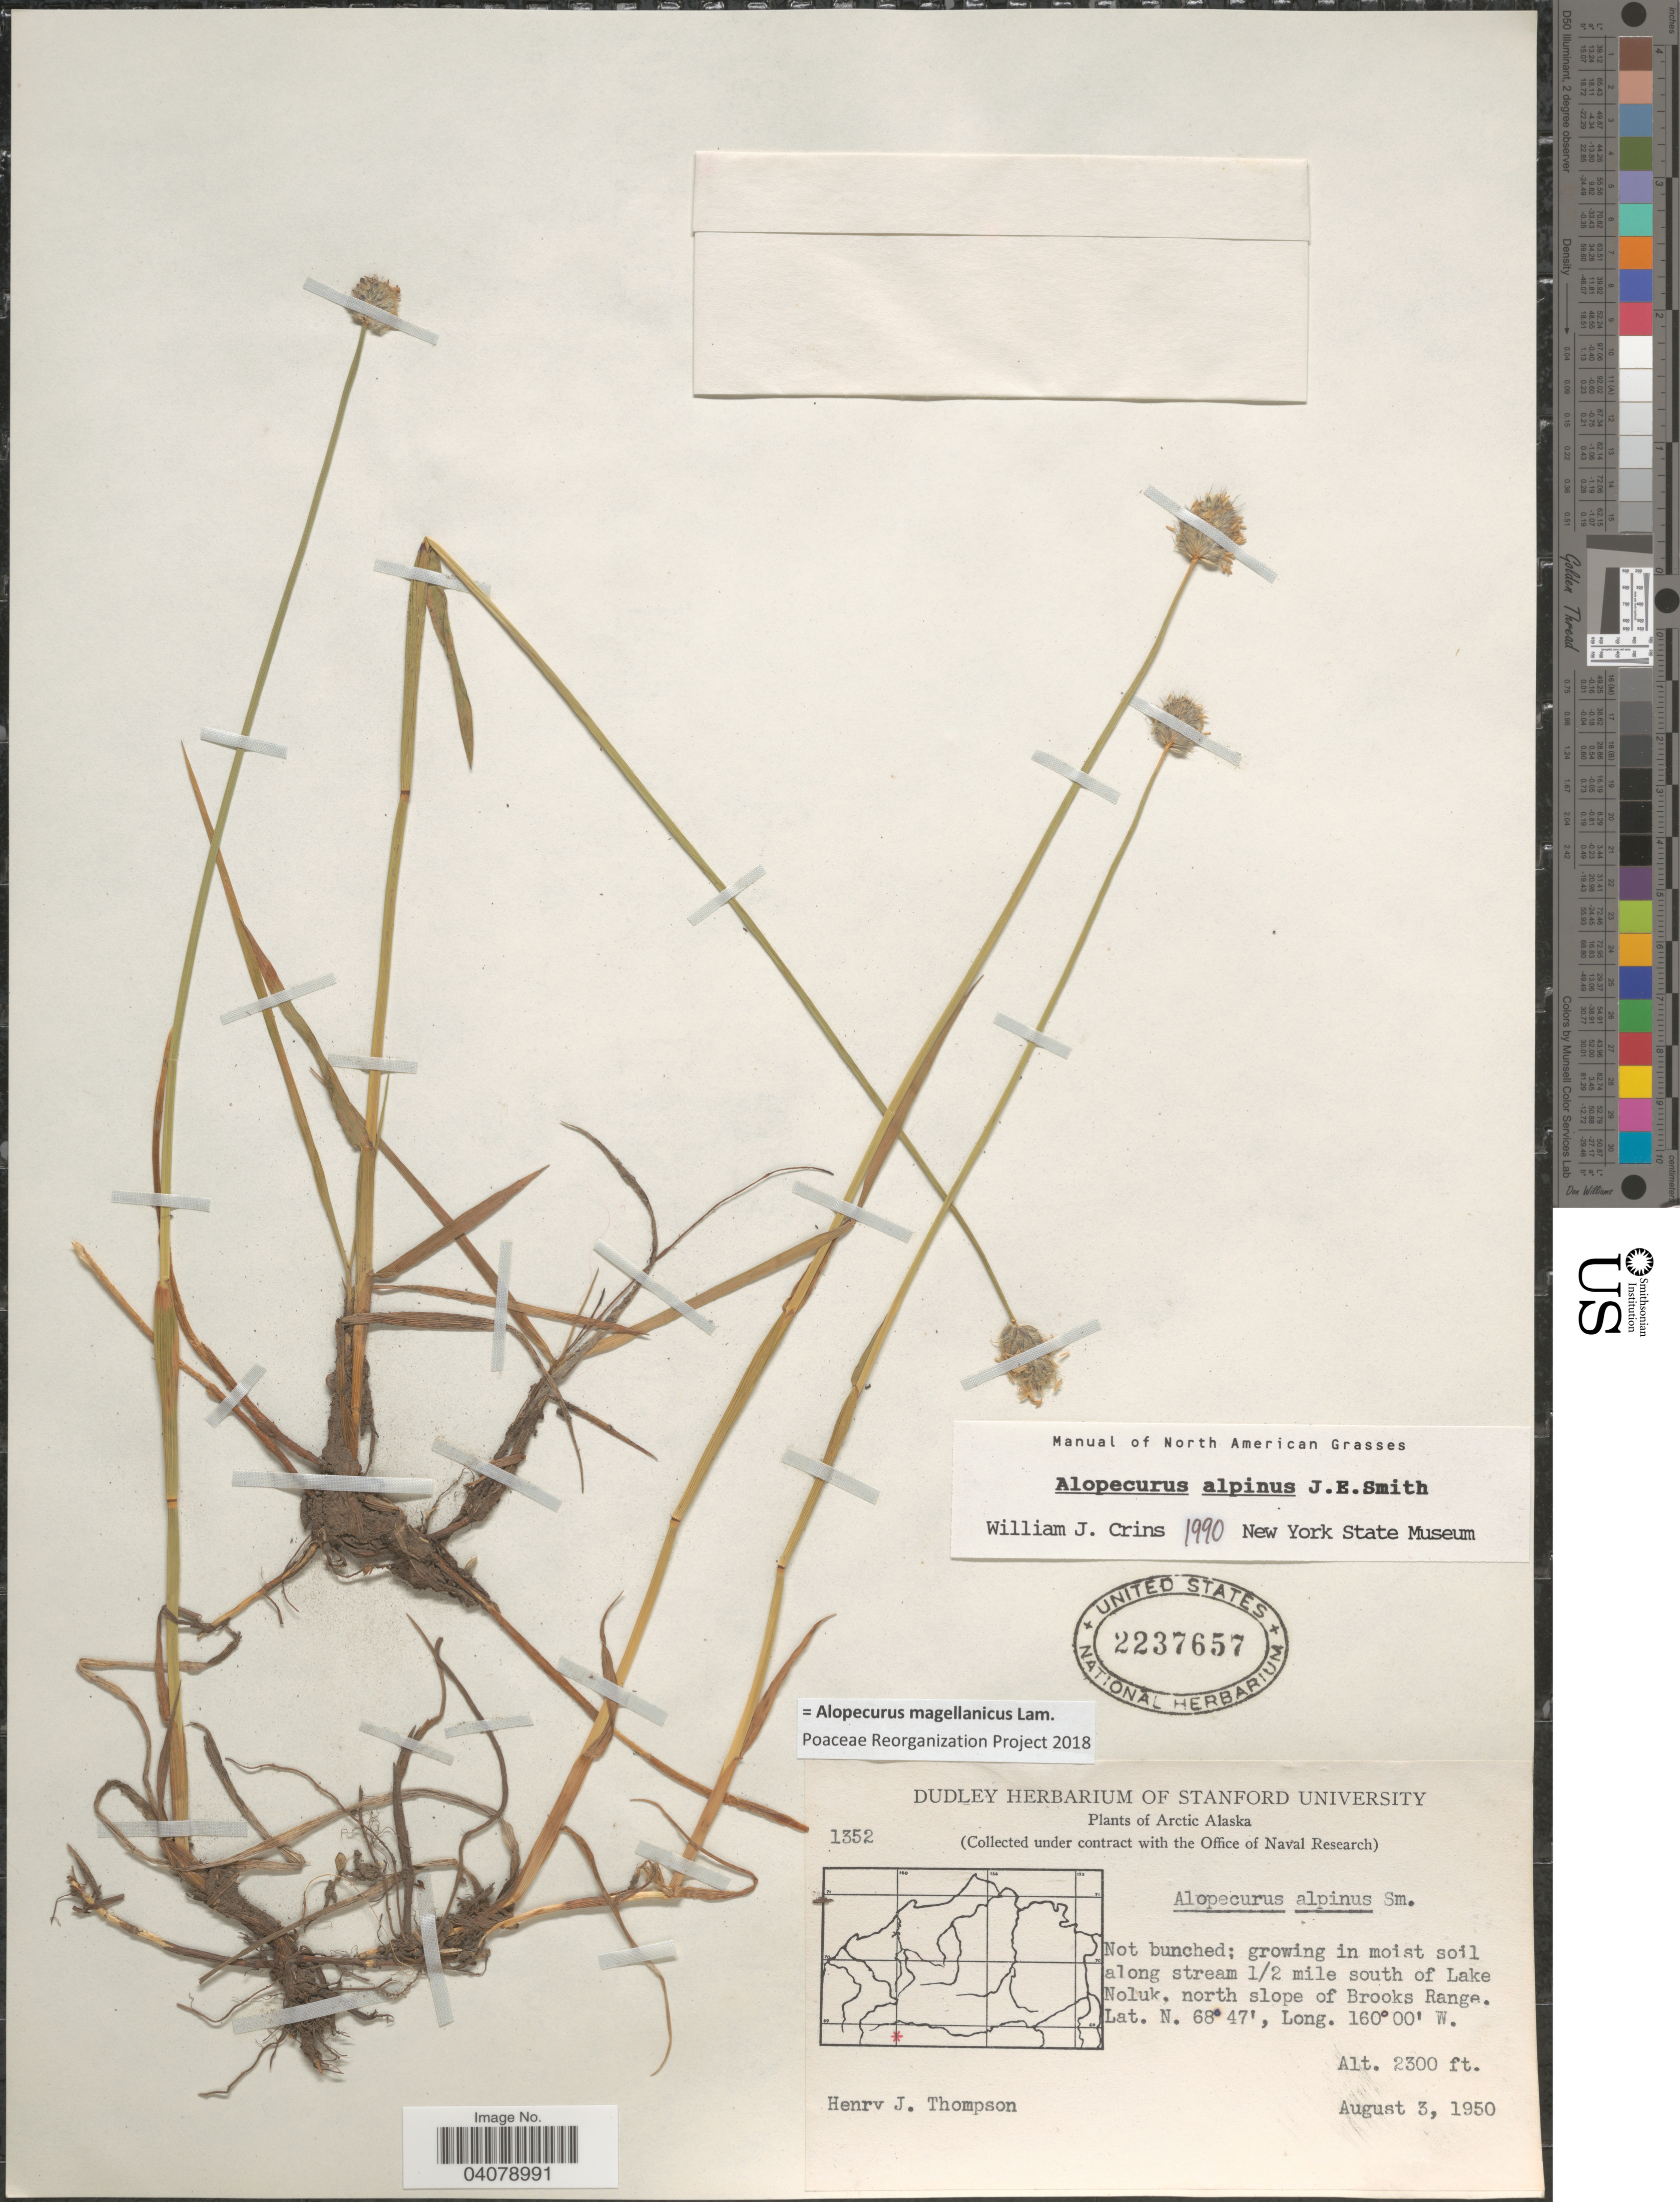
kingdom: Plantae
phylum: Tracheophyta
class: Liliopsida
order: Poales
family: Poaceae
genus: Alopecurus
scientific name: Alopecurus magellanicus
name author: Lam.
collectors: H. J. Thompson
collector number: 1352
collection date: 1950-08-03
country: United States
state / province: Alaska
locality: Arctic Alaska. Growing in moist soil along stream ½ mile south of Lake Noluk, north slope of Brooks Range.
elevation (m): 701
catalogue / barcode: US 2237657